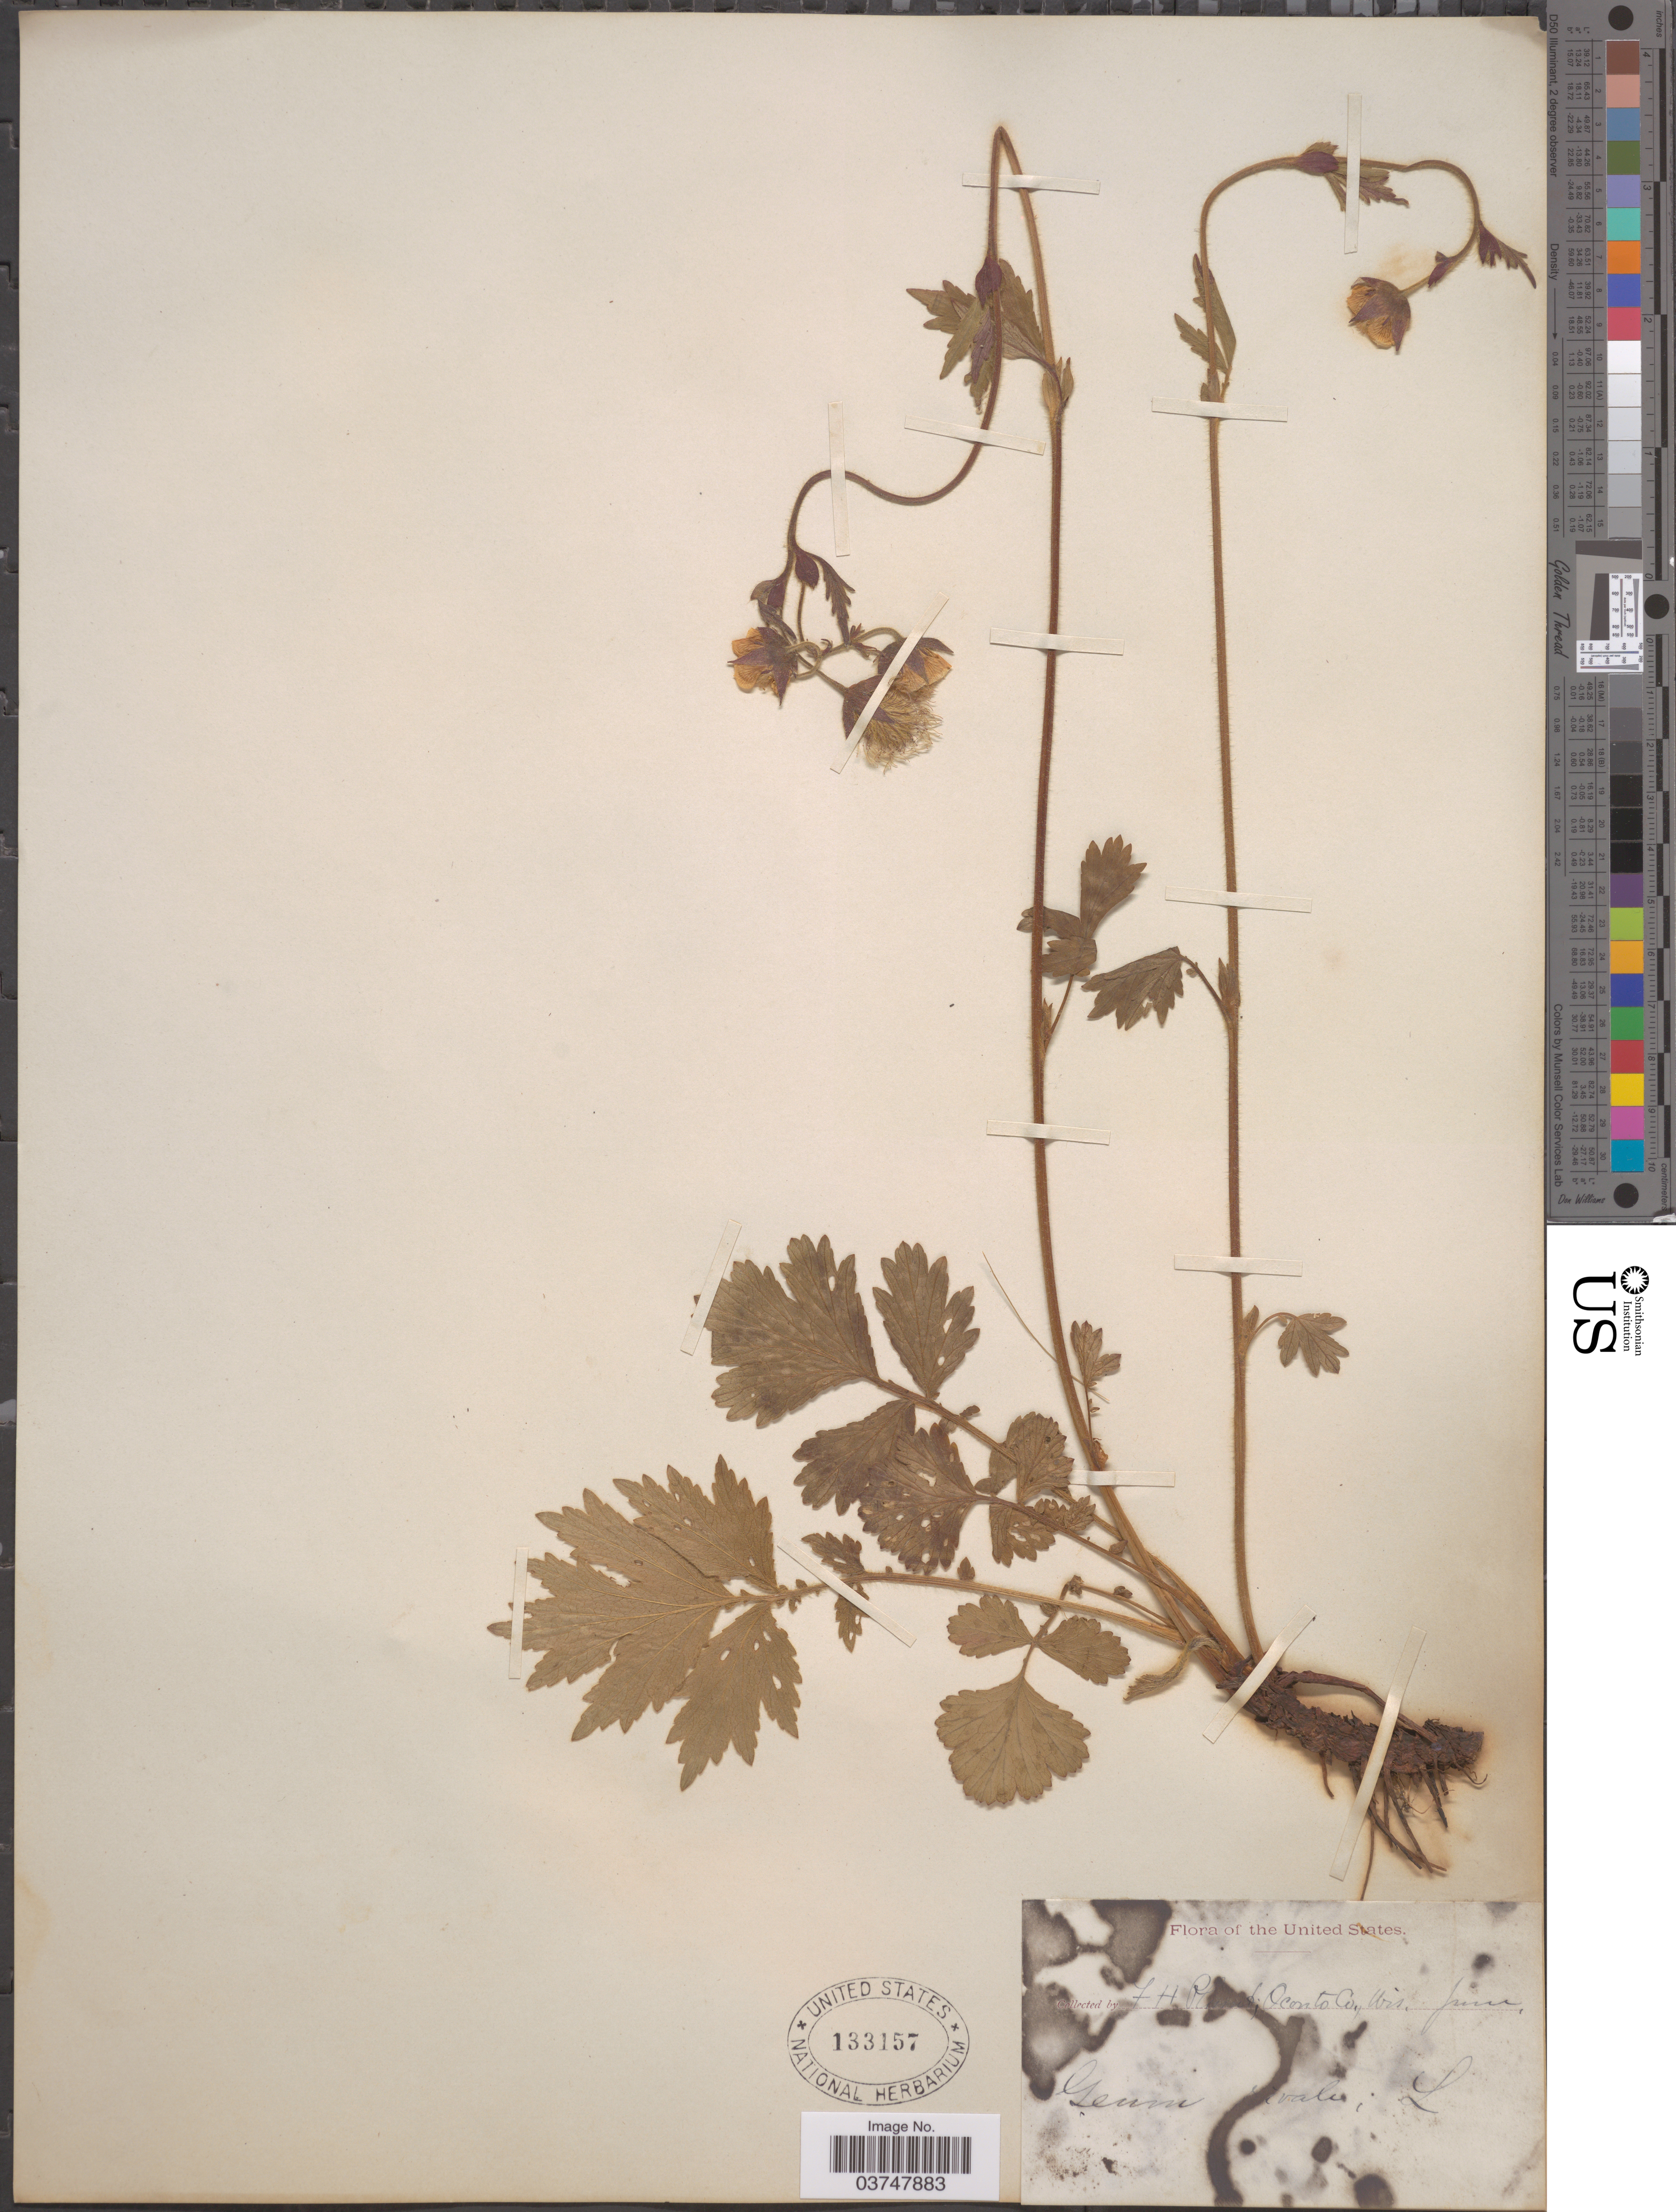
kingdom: Plantae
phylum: Tracheophyta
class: Magnoliopsida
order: Rosales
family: Rosaceae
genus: Geum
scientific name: Geum rivale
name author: L.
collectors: F. Plumb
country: United States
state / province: Wisconsin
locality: Oconto Co.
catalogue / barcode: US 133157